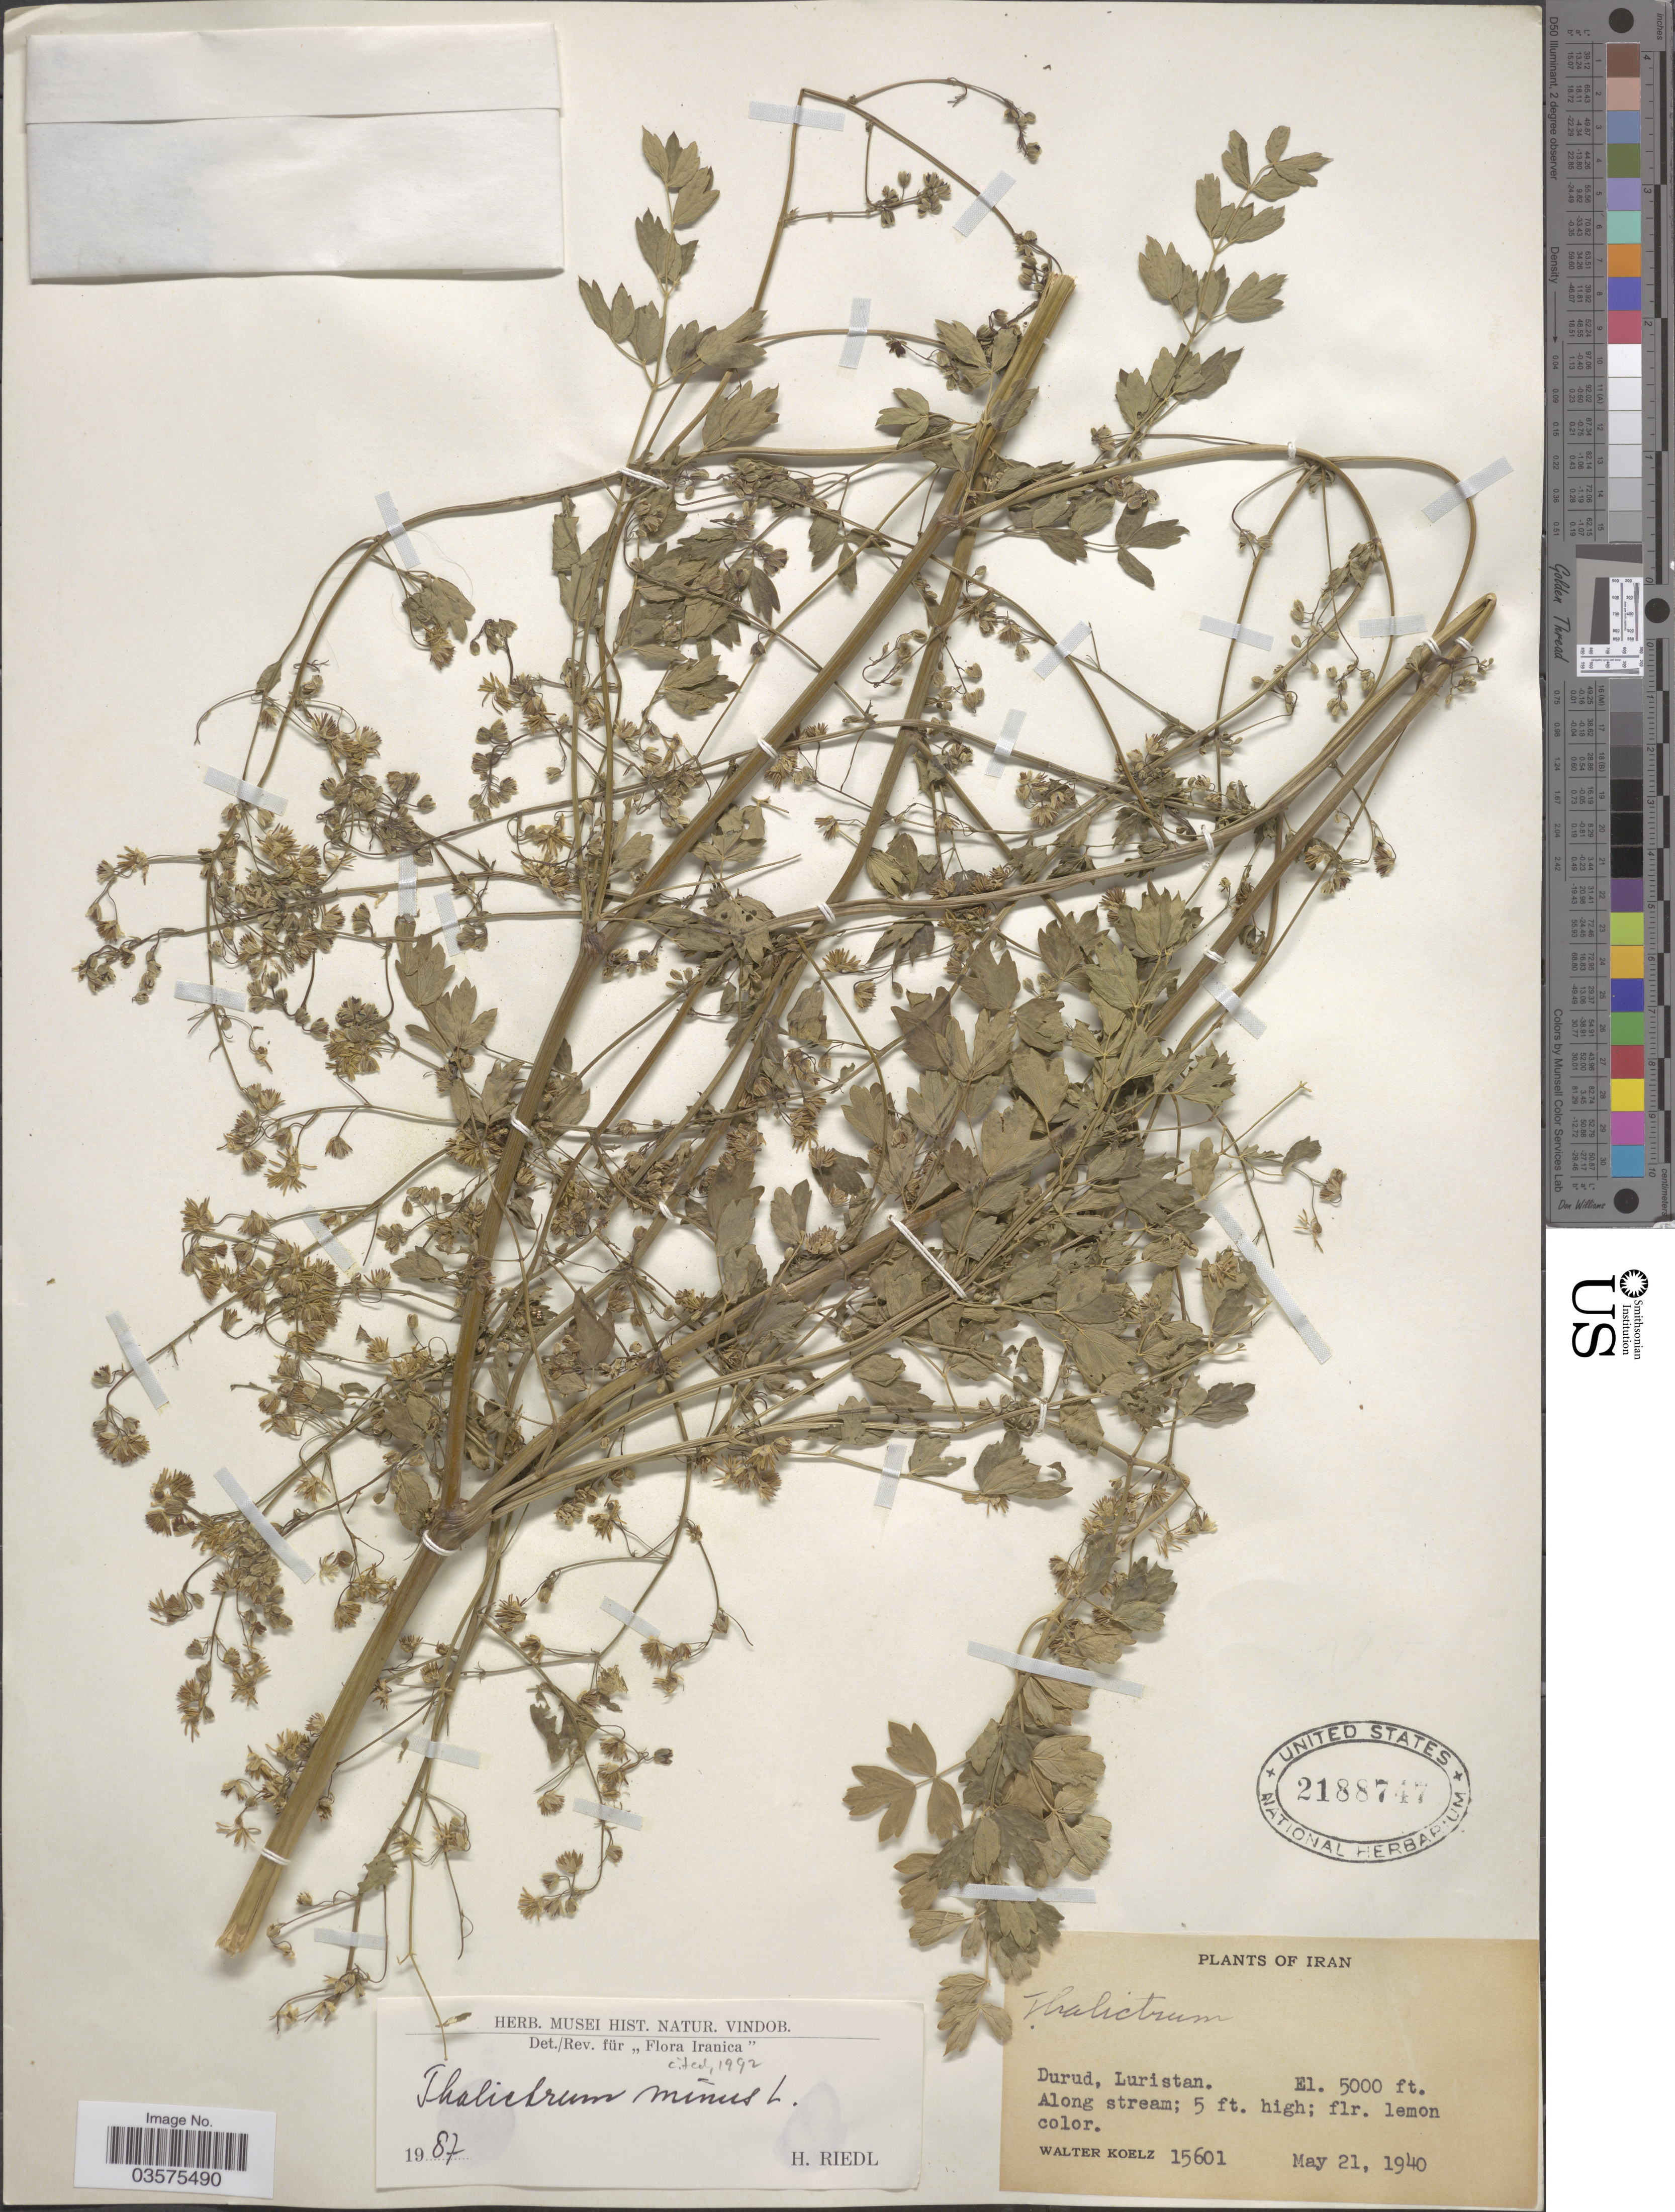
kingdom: Plantae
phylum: Tracheophyta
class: Magnoliopsida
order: Ranunculales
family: Ranunculaceae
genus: Thalictrum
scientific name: Thalictrum minus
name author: L.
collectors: W. N. Koelz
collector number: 15601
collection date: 1940-05-21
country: Iran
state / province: Lorestan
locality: Durud, Luristan.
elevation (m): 1524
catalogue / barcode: US 2188747